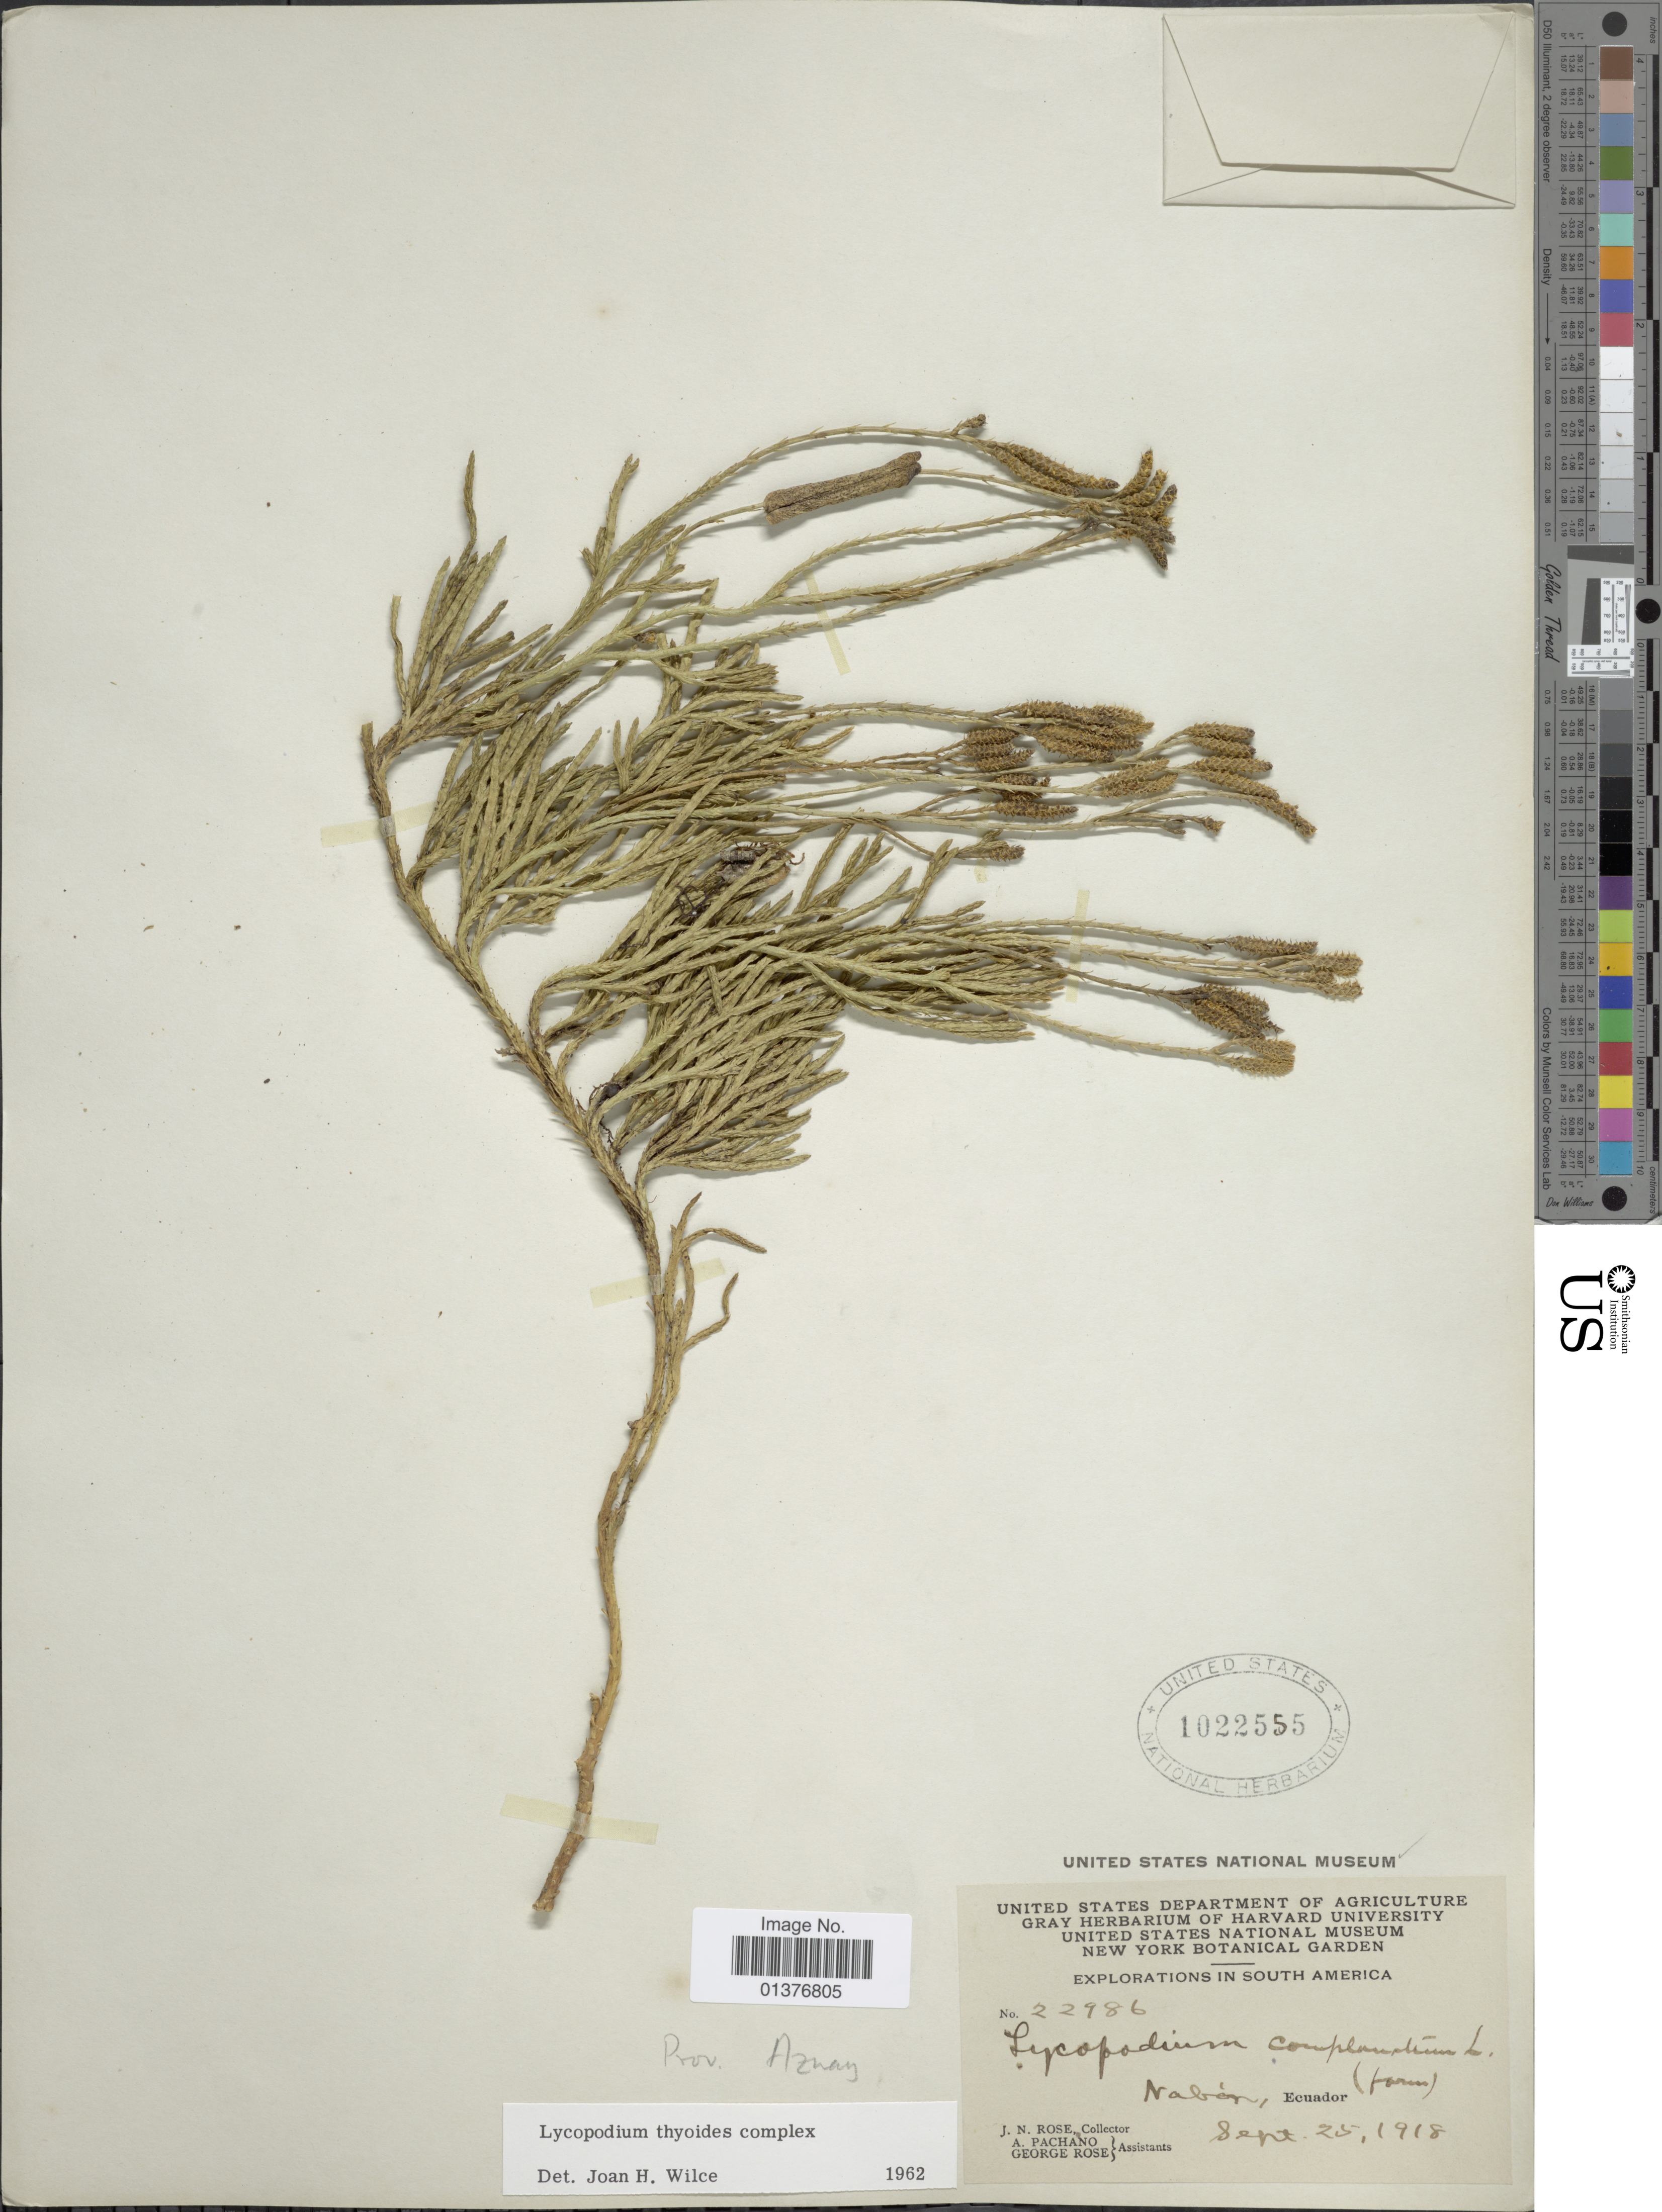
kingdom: Plantae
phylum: Tracheophyta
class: Lycopodiopsida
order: Lycopodiales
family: Lycopodiaceae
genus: Diphasiastrum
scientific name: Diphasiastrum thyoides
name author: (Humb. & Bonpl. ex Willd.) Holub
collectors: J. N. Rose, A. Pachano & G. Rose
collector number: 22986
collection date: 1918-09-25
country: Ecuador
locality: Nabón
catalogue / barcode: US 1022555